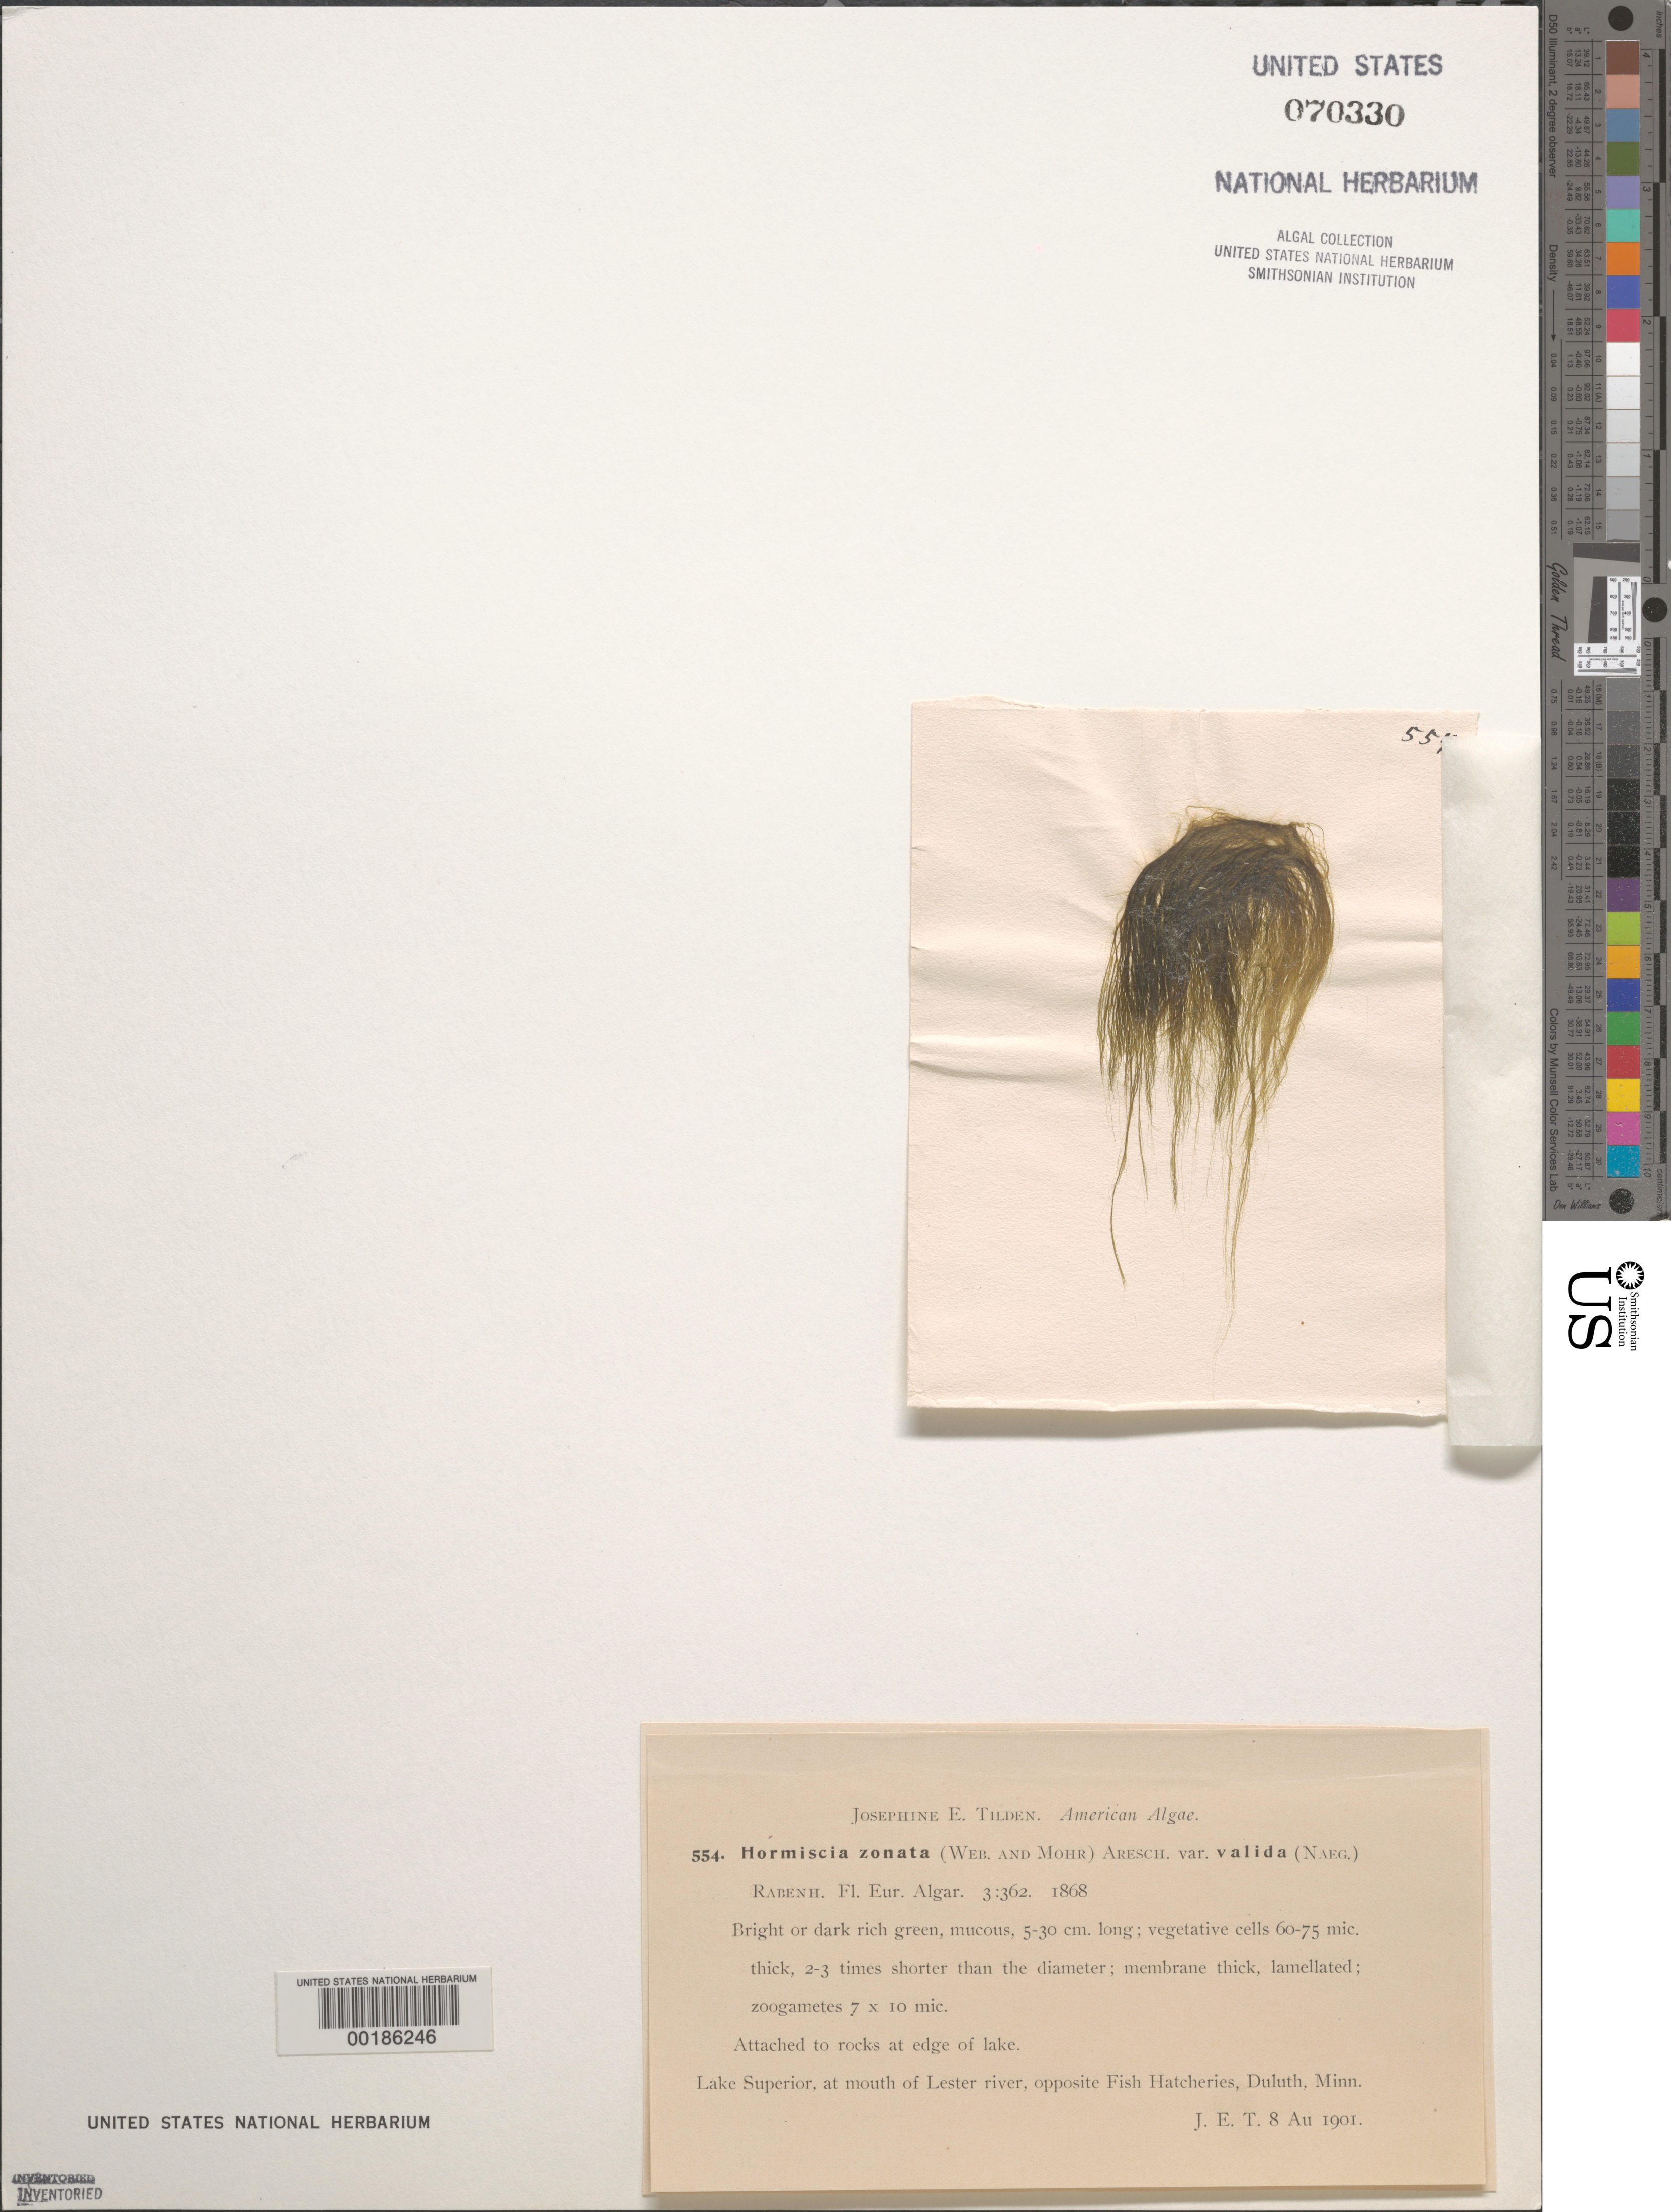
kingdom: Plantae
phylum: Chlorophyta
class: Ulvophyceae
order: Ulotrichales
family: Ulotrichaceae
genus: Ulothrix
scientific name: Ulothrix zonata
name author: (F. Weber & D. Mohr) Kütz.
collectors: J. E. Tilden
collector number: JET 554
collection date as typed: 08 Aug 1901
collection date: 1901-08-08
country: United States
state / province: Minnesota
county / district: St. Louis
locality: Lake Superior, Lester River mouth, opposite fish hatcheries, Duluth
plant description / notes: Tilden, American Algae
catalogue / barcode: US 70330